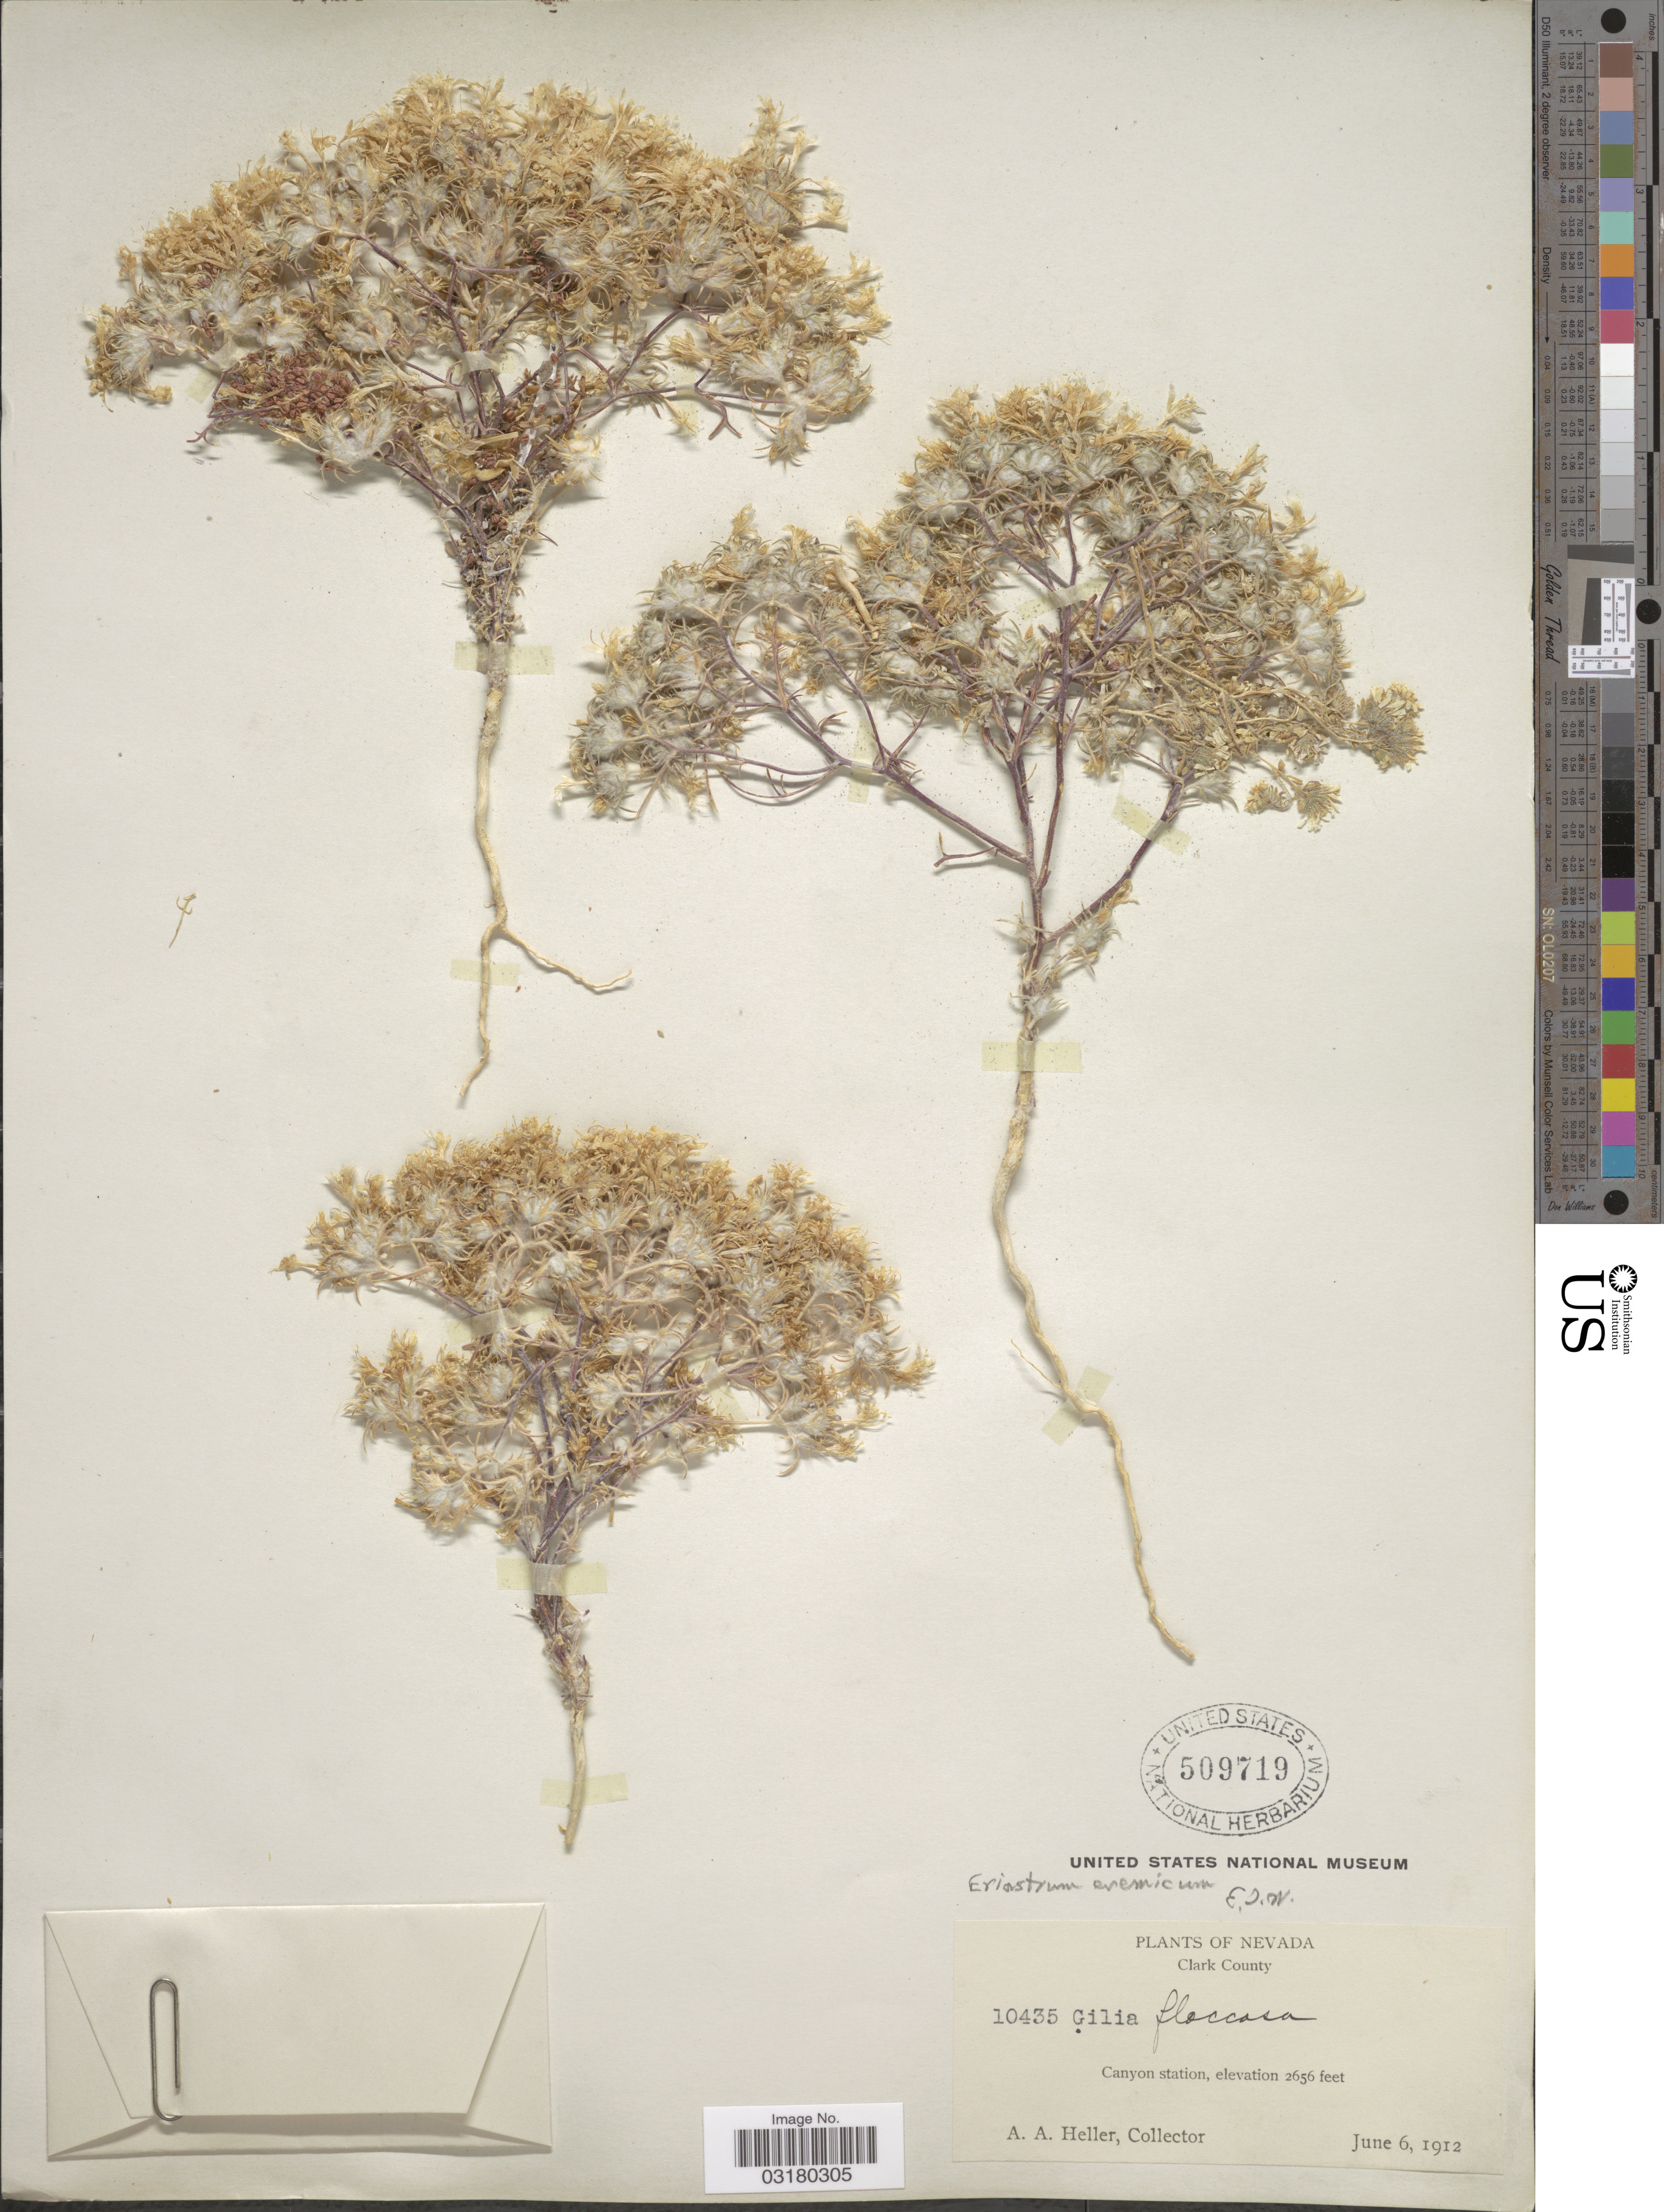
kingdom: Plantae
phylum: Tracheophyta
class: Magnoliopsida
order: Ericales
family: Polemoniaceae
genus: Eriastrum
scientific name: Eriastrum eremicum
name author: (Jeps.) H. Mason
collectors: A. A. Heller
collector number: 10435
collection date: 1912-06-06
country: United States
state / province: Nevada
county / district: Clark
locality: Clark County. Canyon station.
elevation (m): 810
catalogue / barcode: US 509719